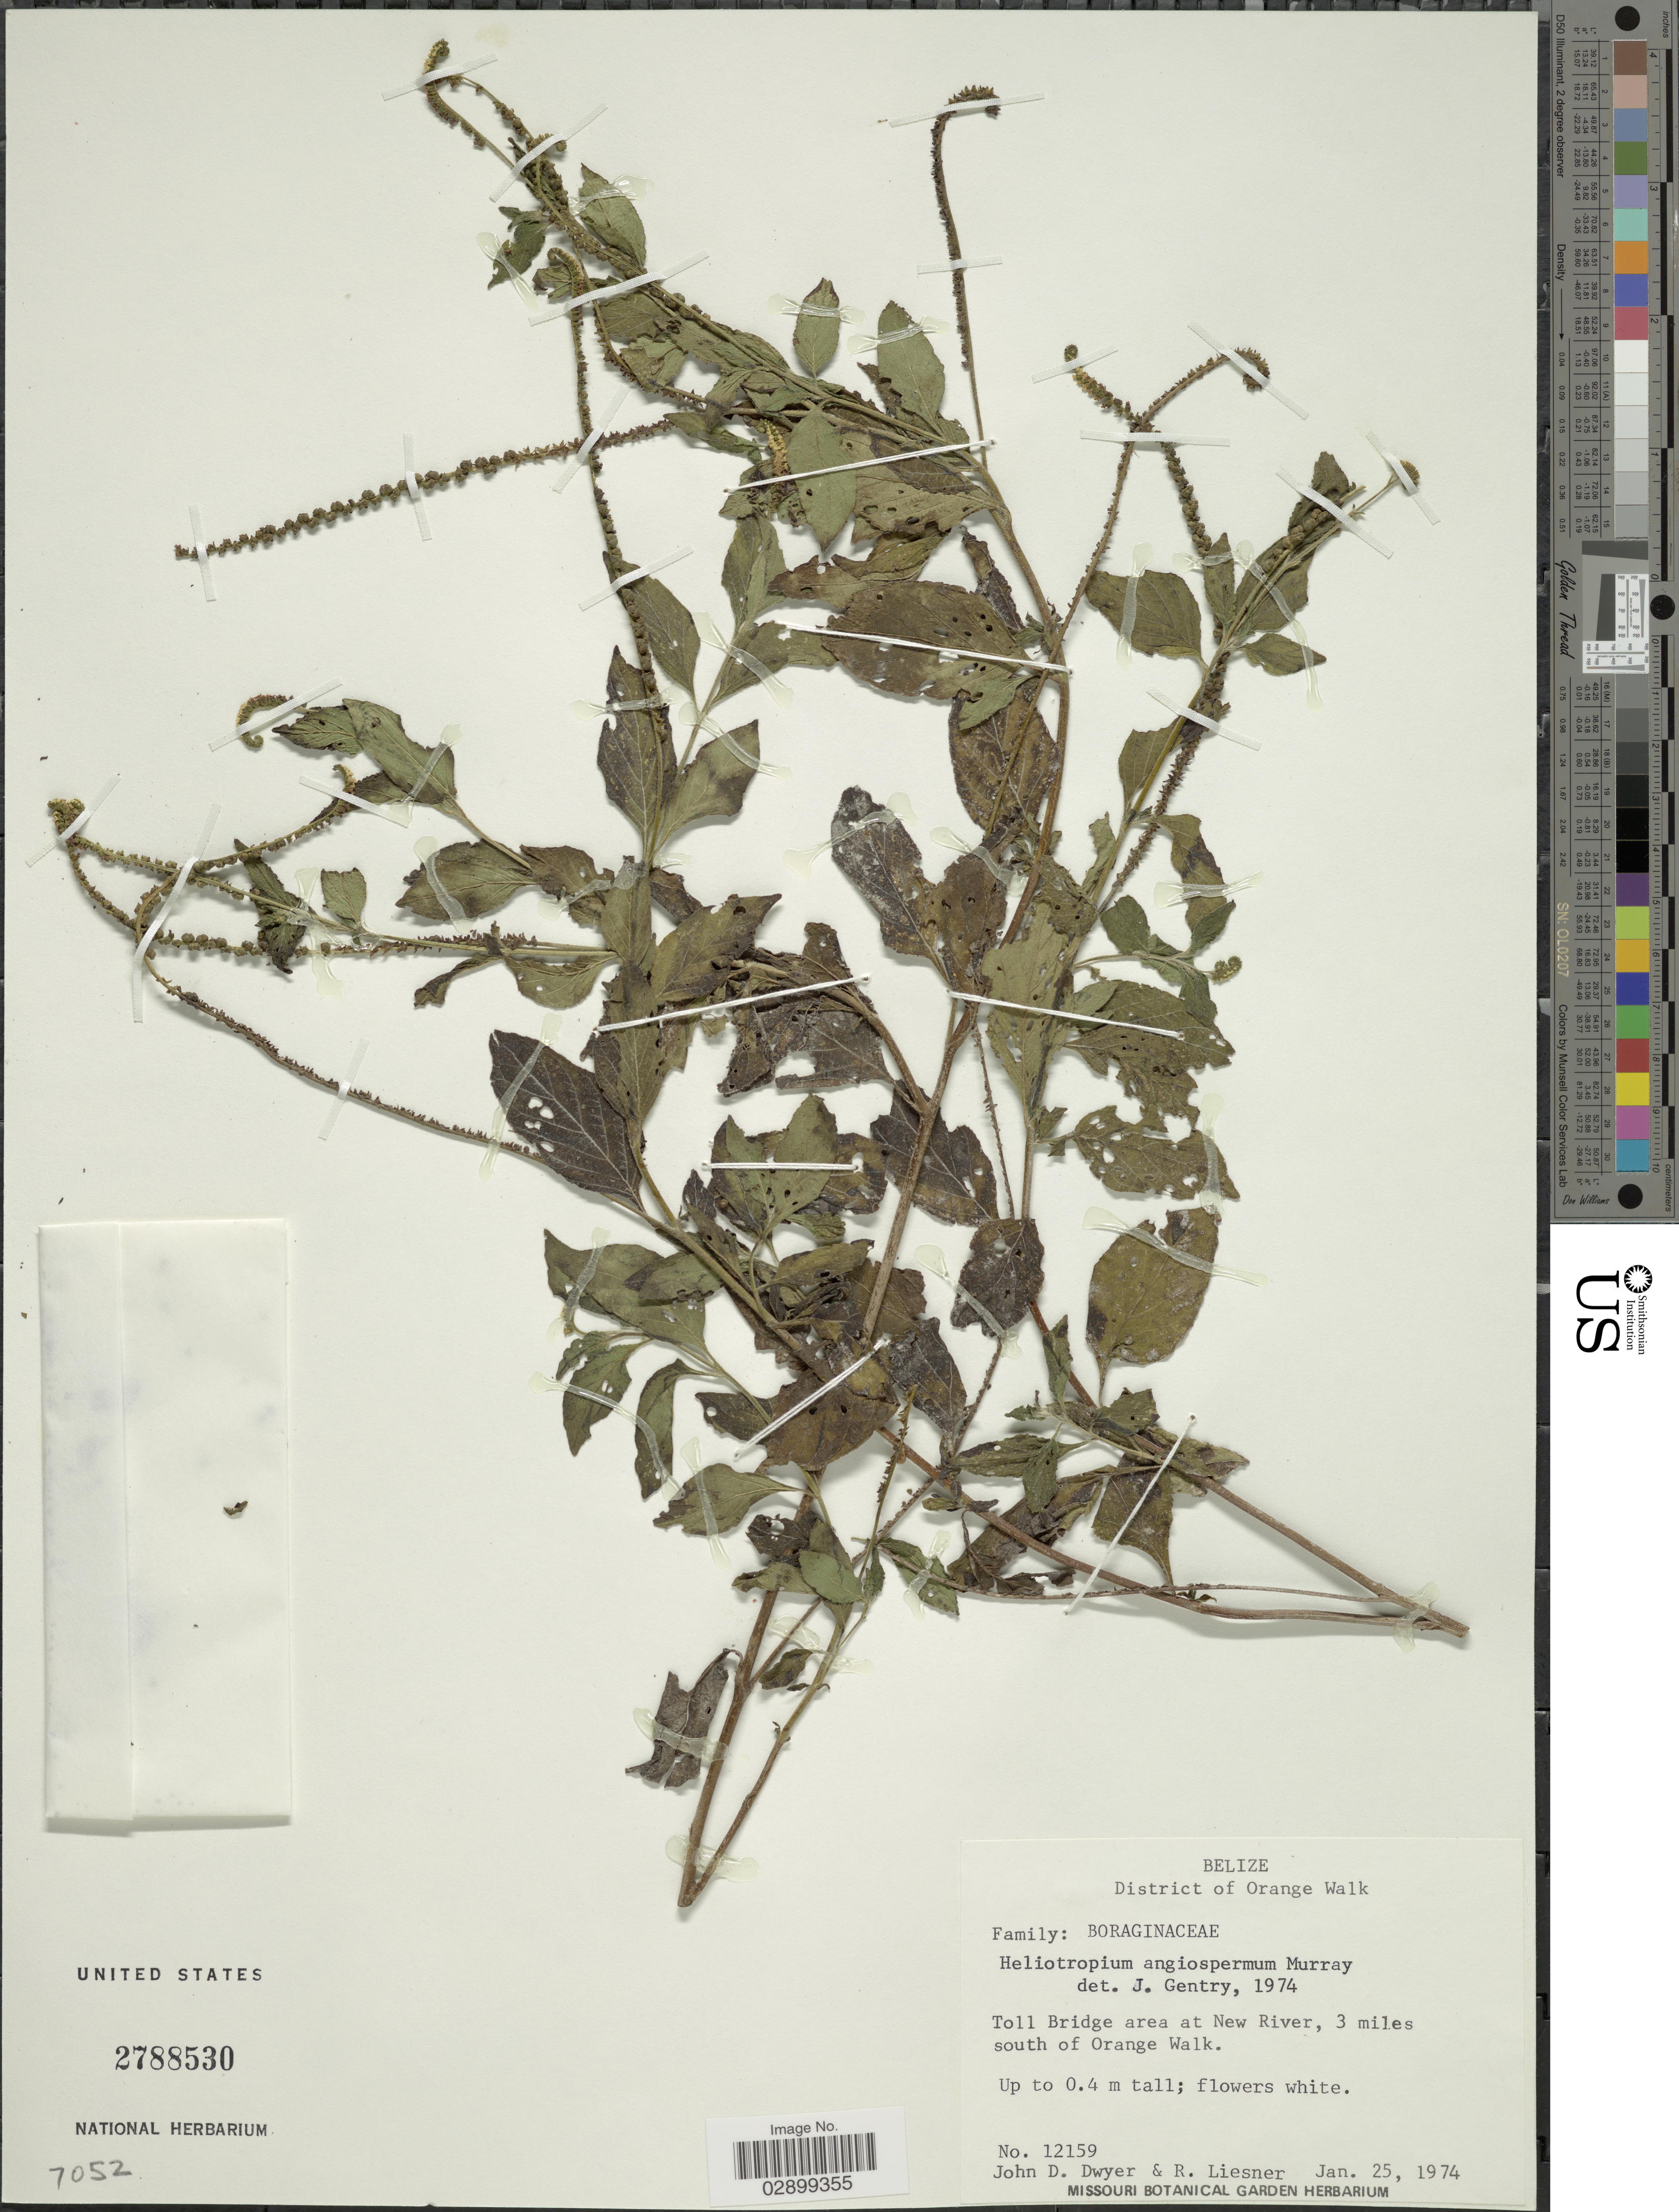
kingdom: Plantae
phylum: Tracheophyta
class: Magnoliopsida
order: Boraginales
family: Heliotropiaceae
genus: Heliotropium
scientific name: Heliotropium angiospermum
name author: Murray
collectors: J. D. Dwyer & R. L. Liesner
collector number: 12159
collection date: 1974-01-25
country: Belize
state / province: Orange Walk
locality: District of Orange Walk. Toll Bridge area at New River, 3 miles south of Orange Walk.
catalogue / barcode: US 2788530